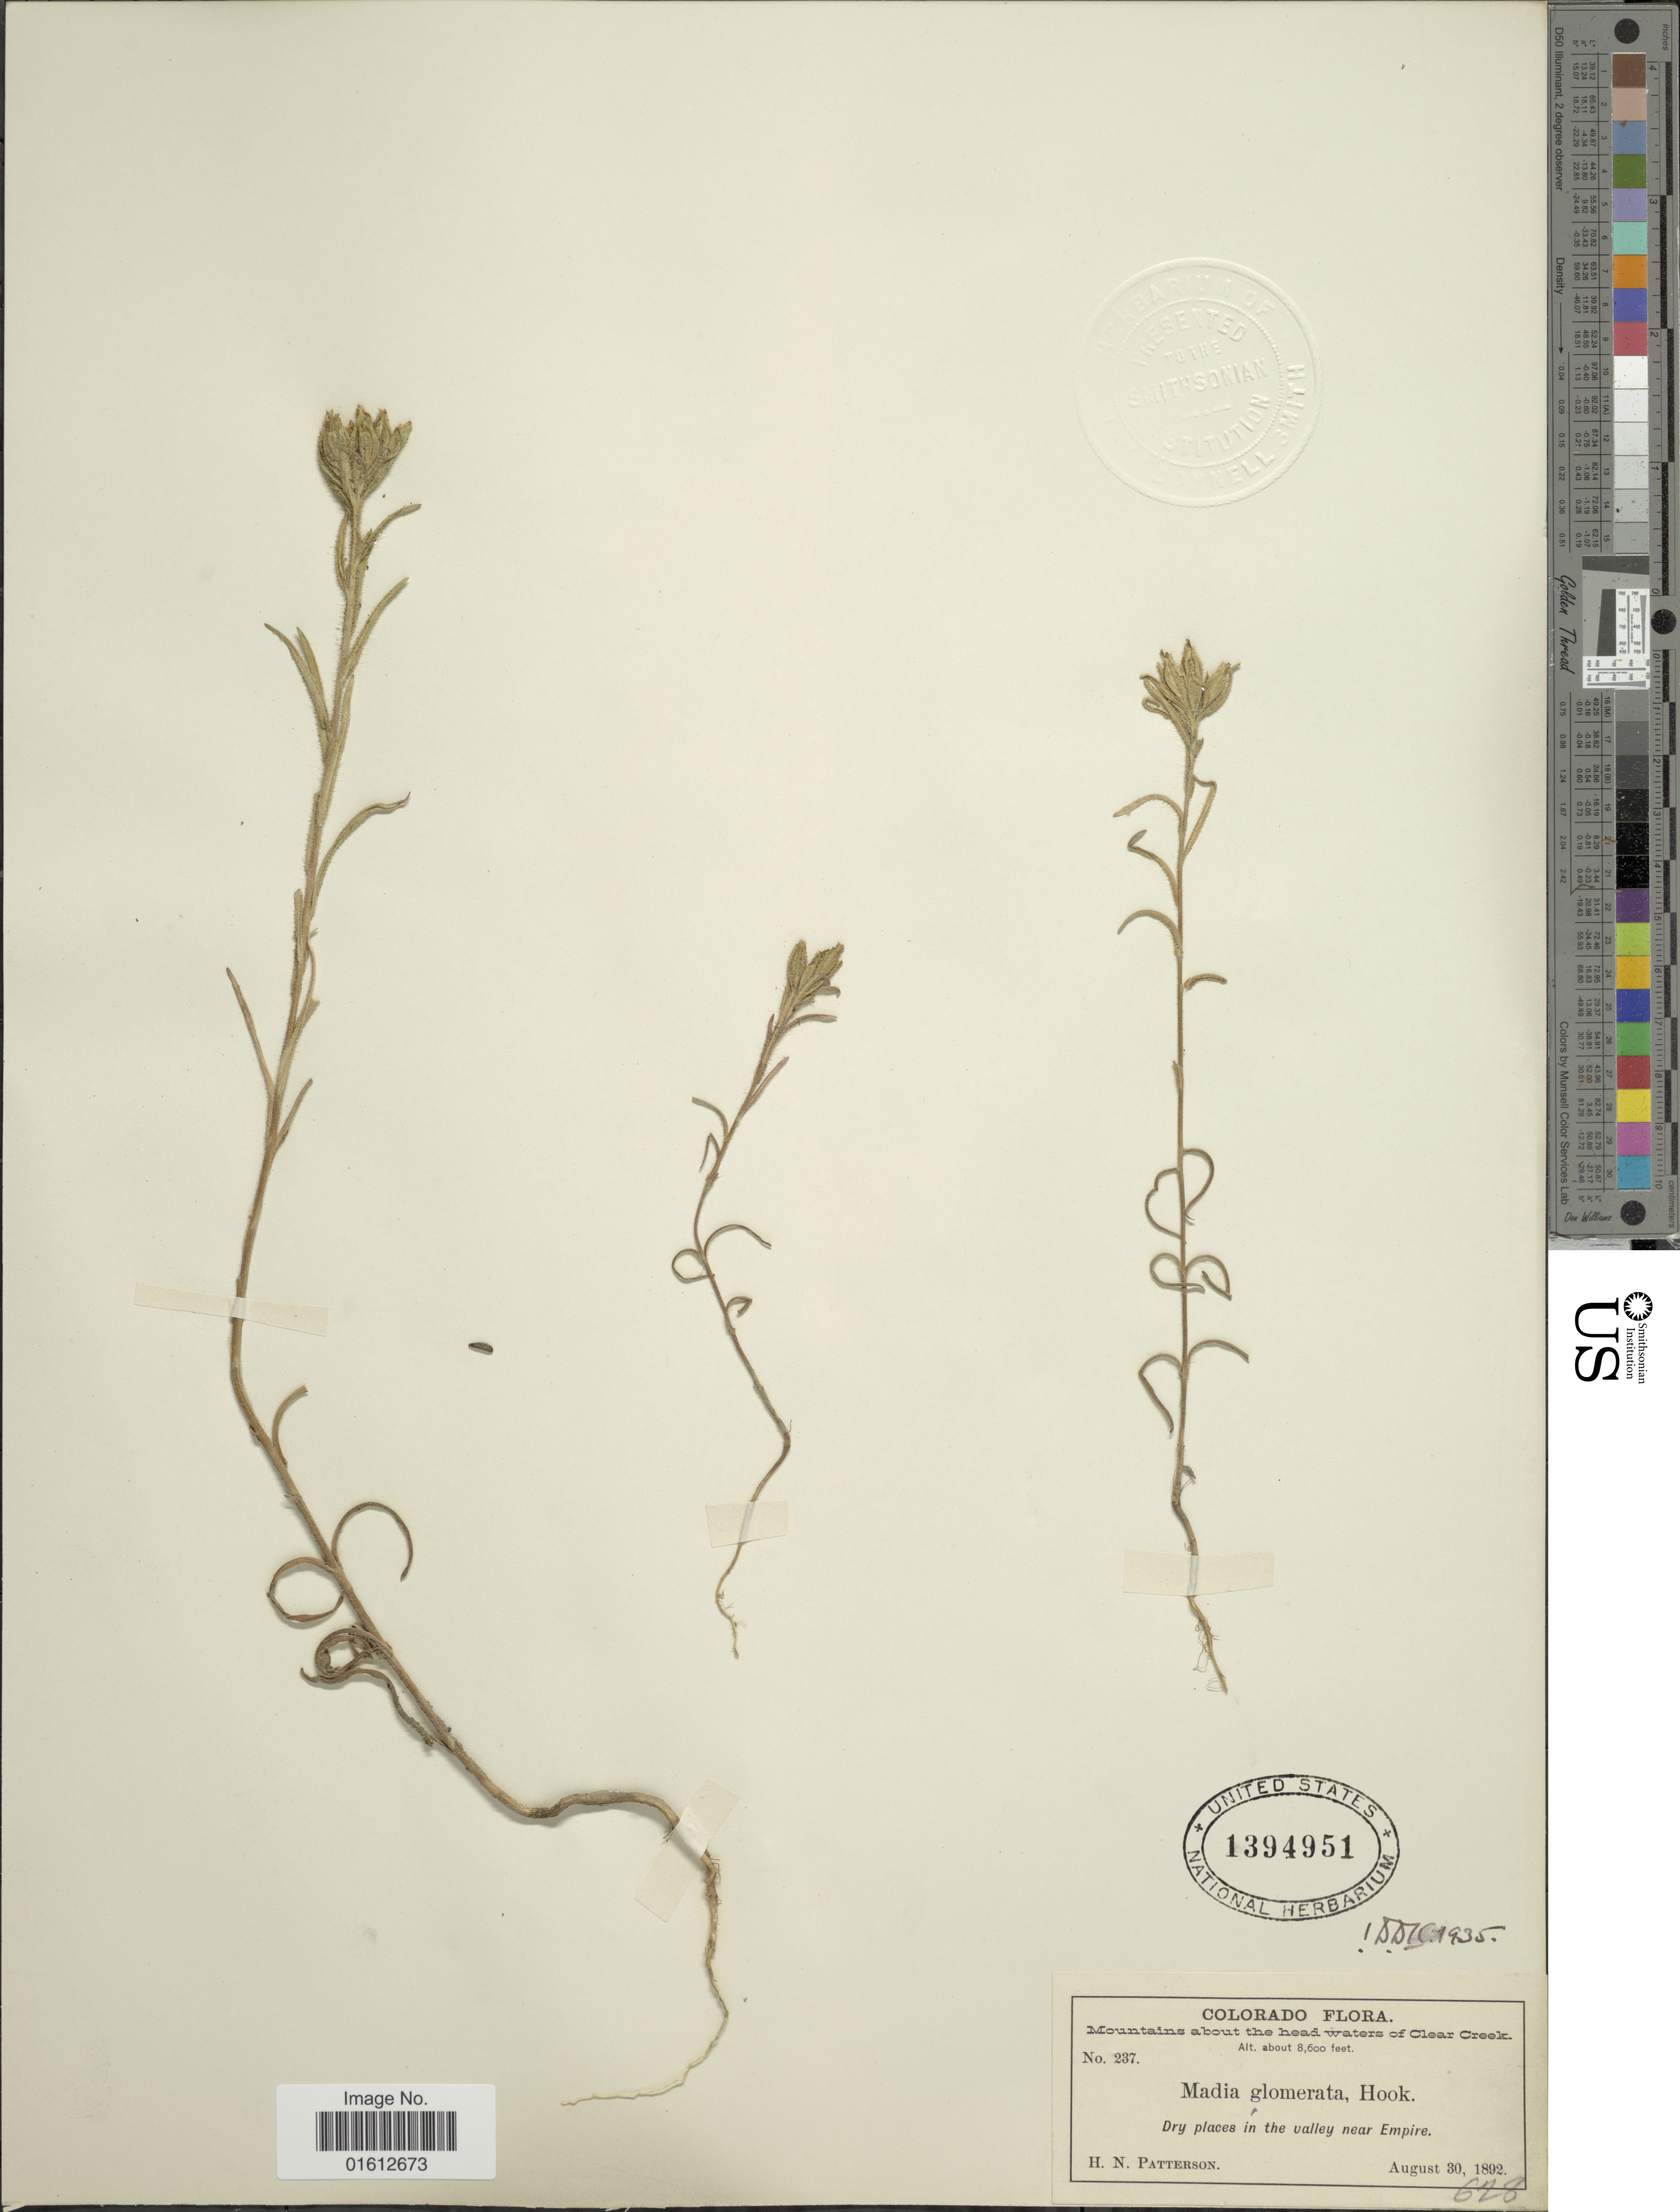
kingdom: Plantae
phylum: Tracheophyta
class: Magnoliopsida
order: Asterales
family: Asteraceae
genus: Madia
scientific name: Madia glomerata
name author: Hook.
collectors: H. N. Patterson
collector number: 237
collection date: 1892-08-30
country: United States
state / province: Colorado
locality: Mountains about the head water of Clear Creek. Dry places in the valley near Empire.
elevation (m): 2621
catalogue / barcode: US 1394951